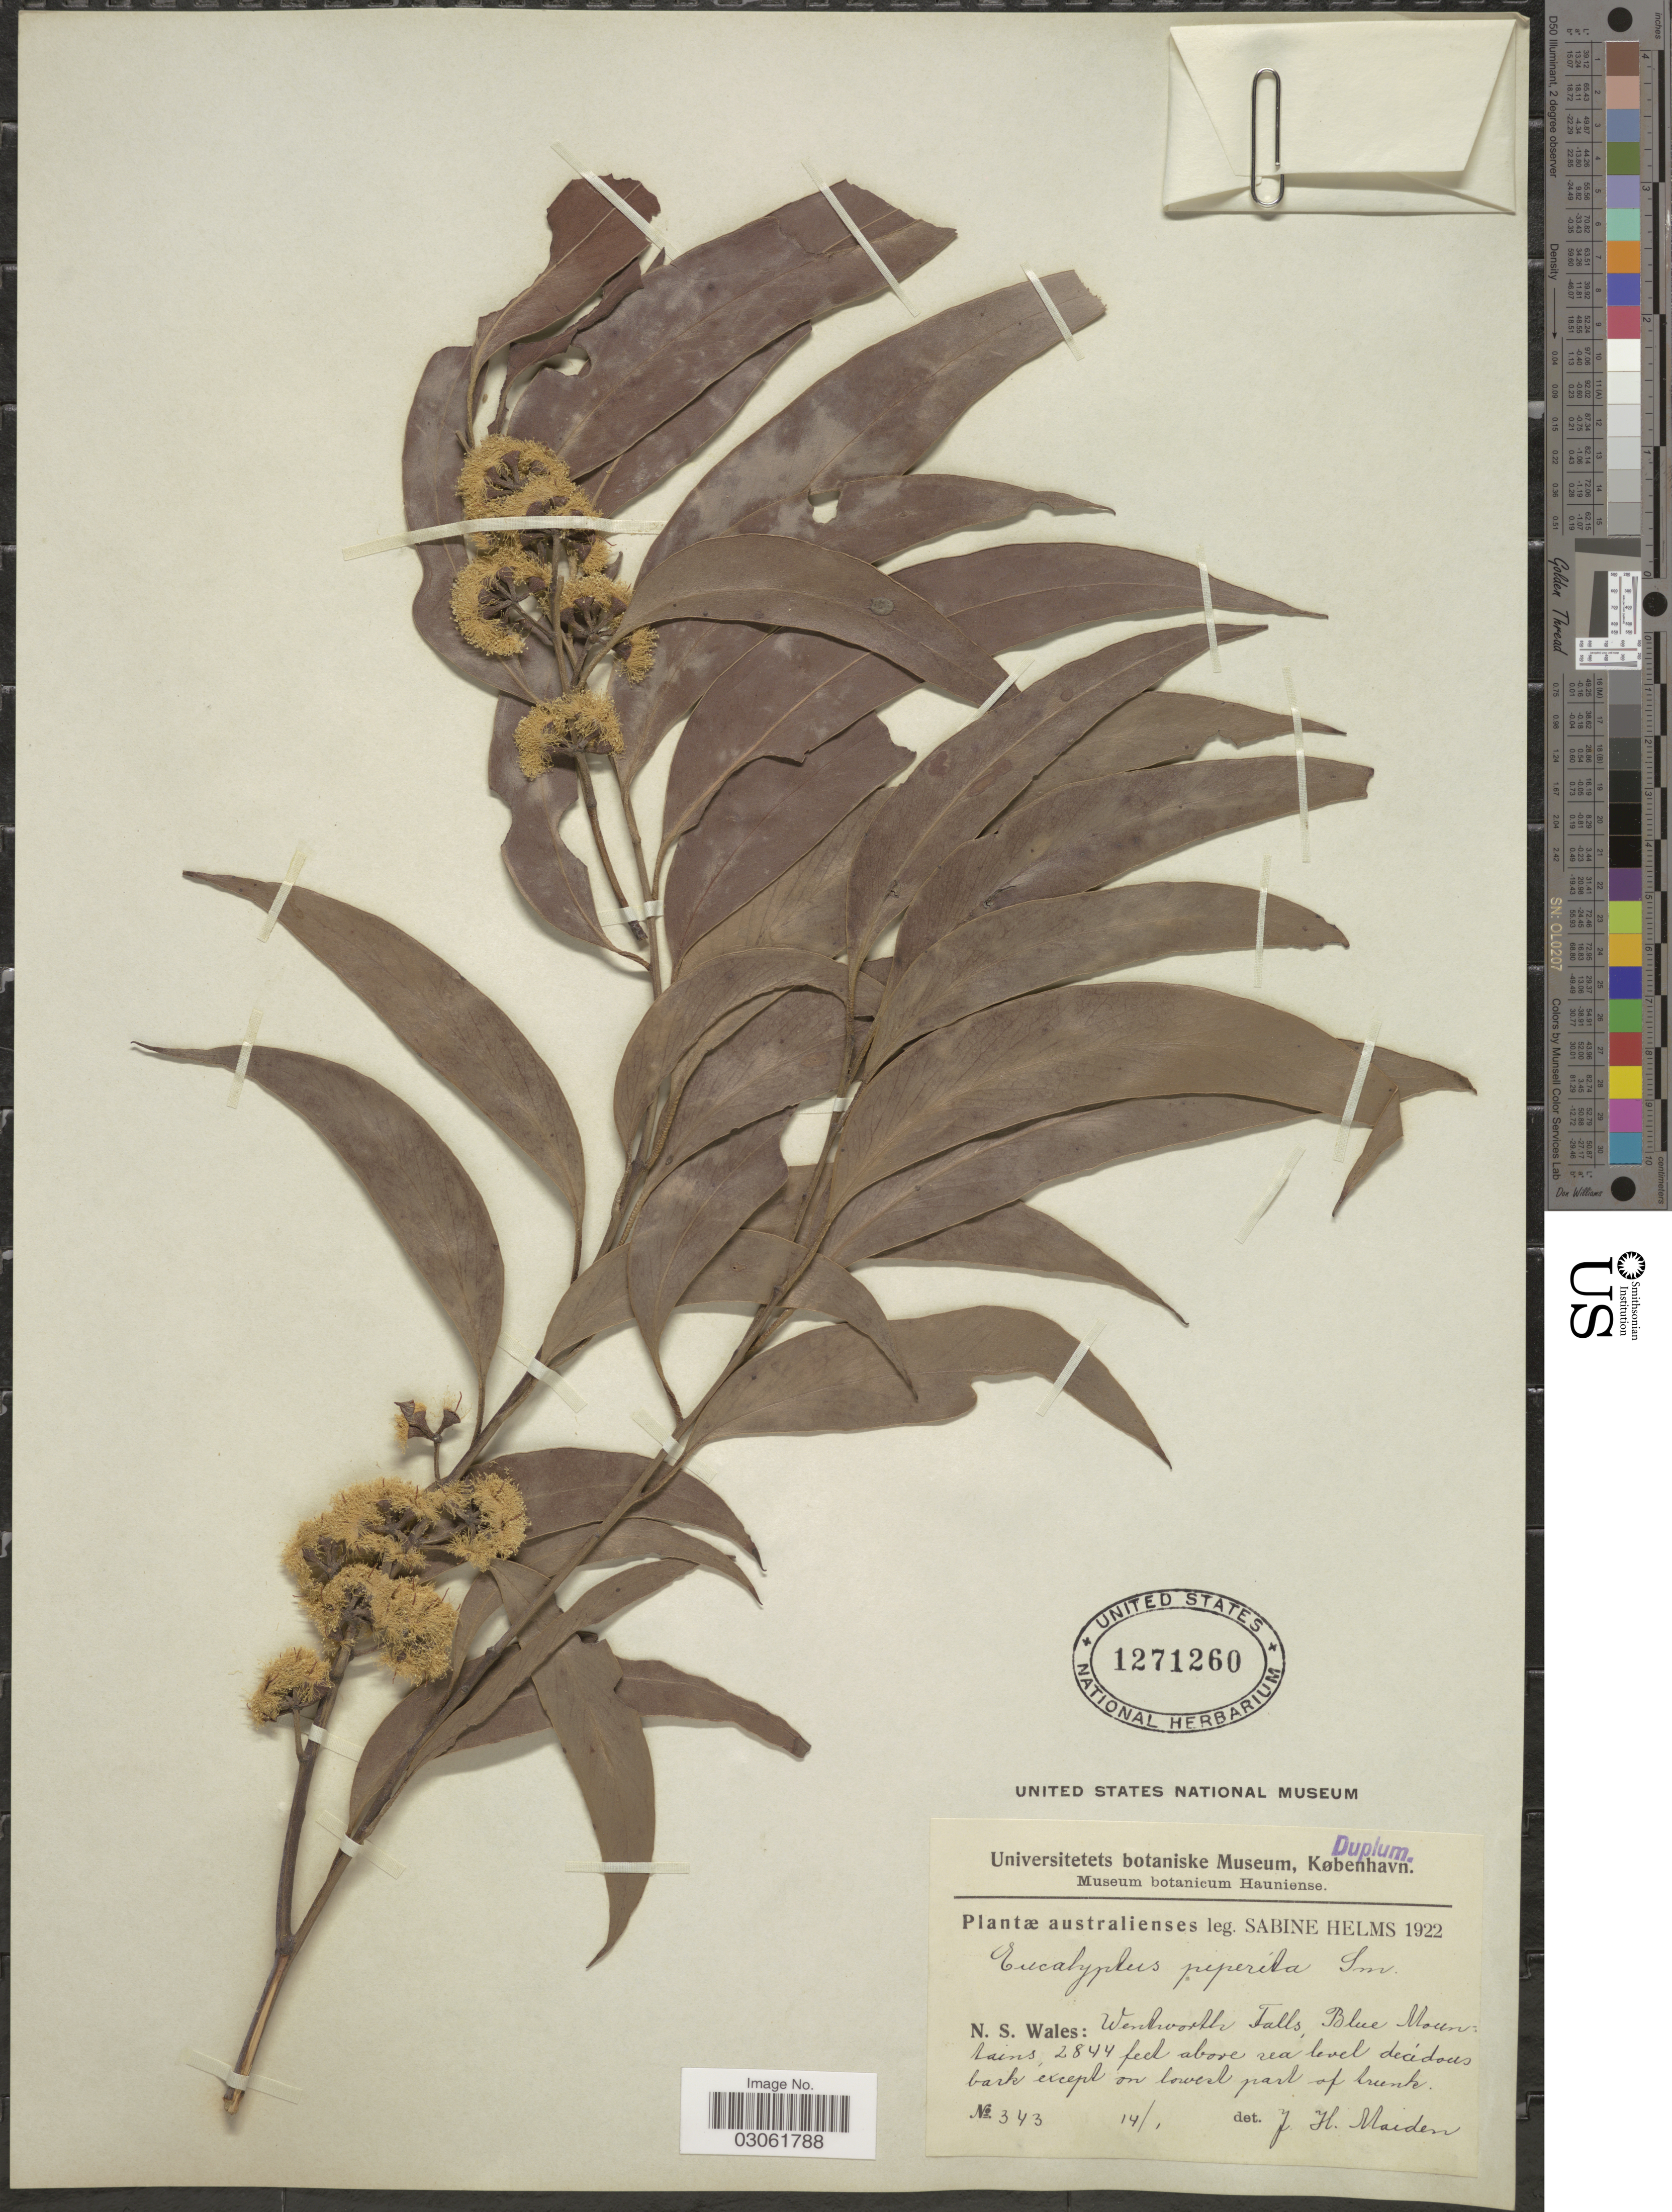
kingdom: Plantae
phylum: Tracheophyta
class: Magnoliopsida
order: Myrtales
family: Myrtaceae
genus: Eucalyptus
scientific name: Eucalyptus piperita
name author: J. White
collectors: S. Helms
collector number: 343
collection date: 1922-01-14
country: Australia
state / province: New South Wales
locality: Australienses. Wentworth Falls, Blue Mountains.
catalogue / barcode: US 1271260